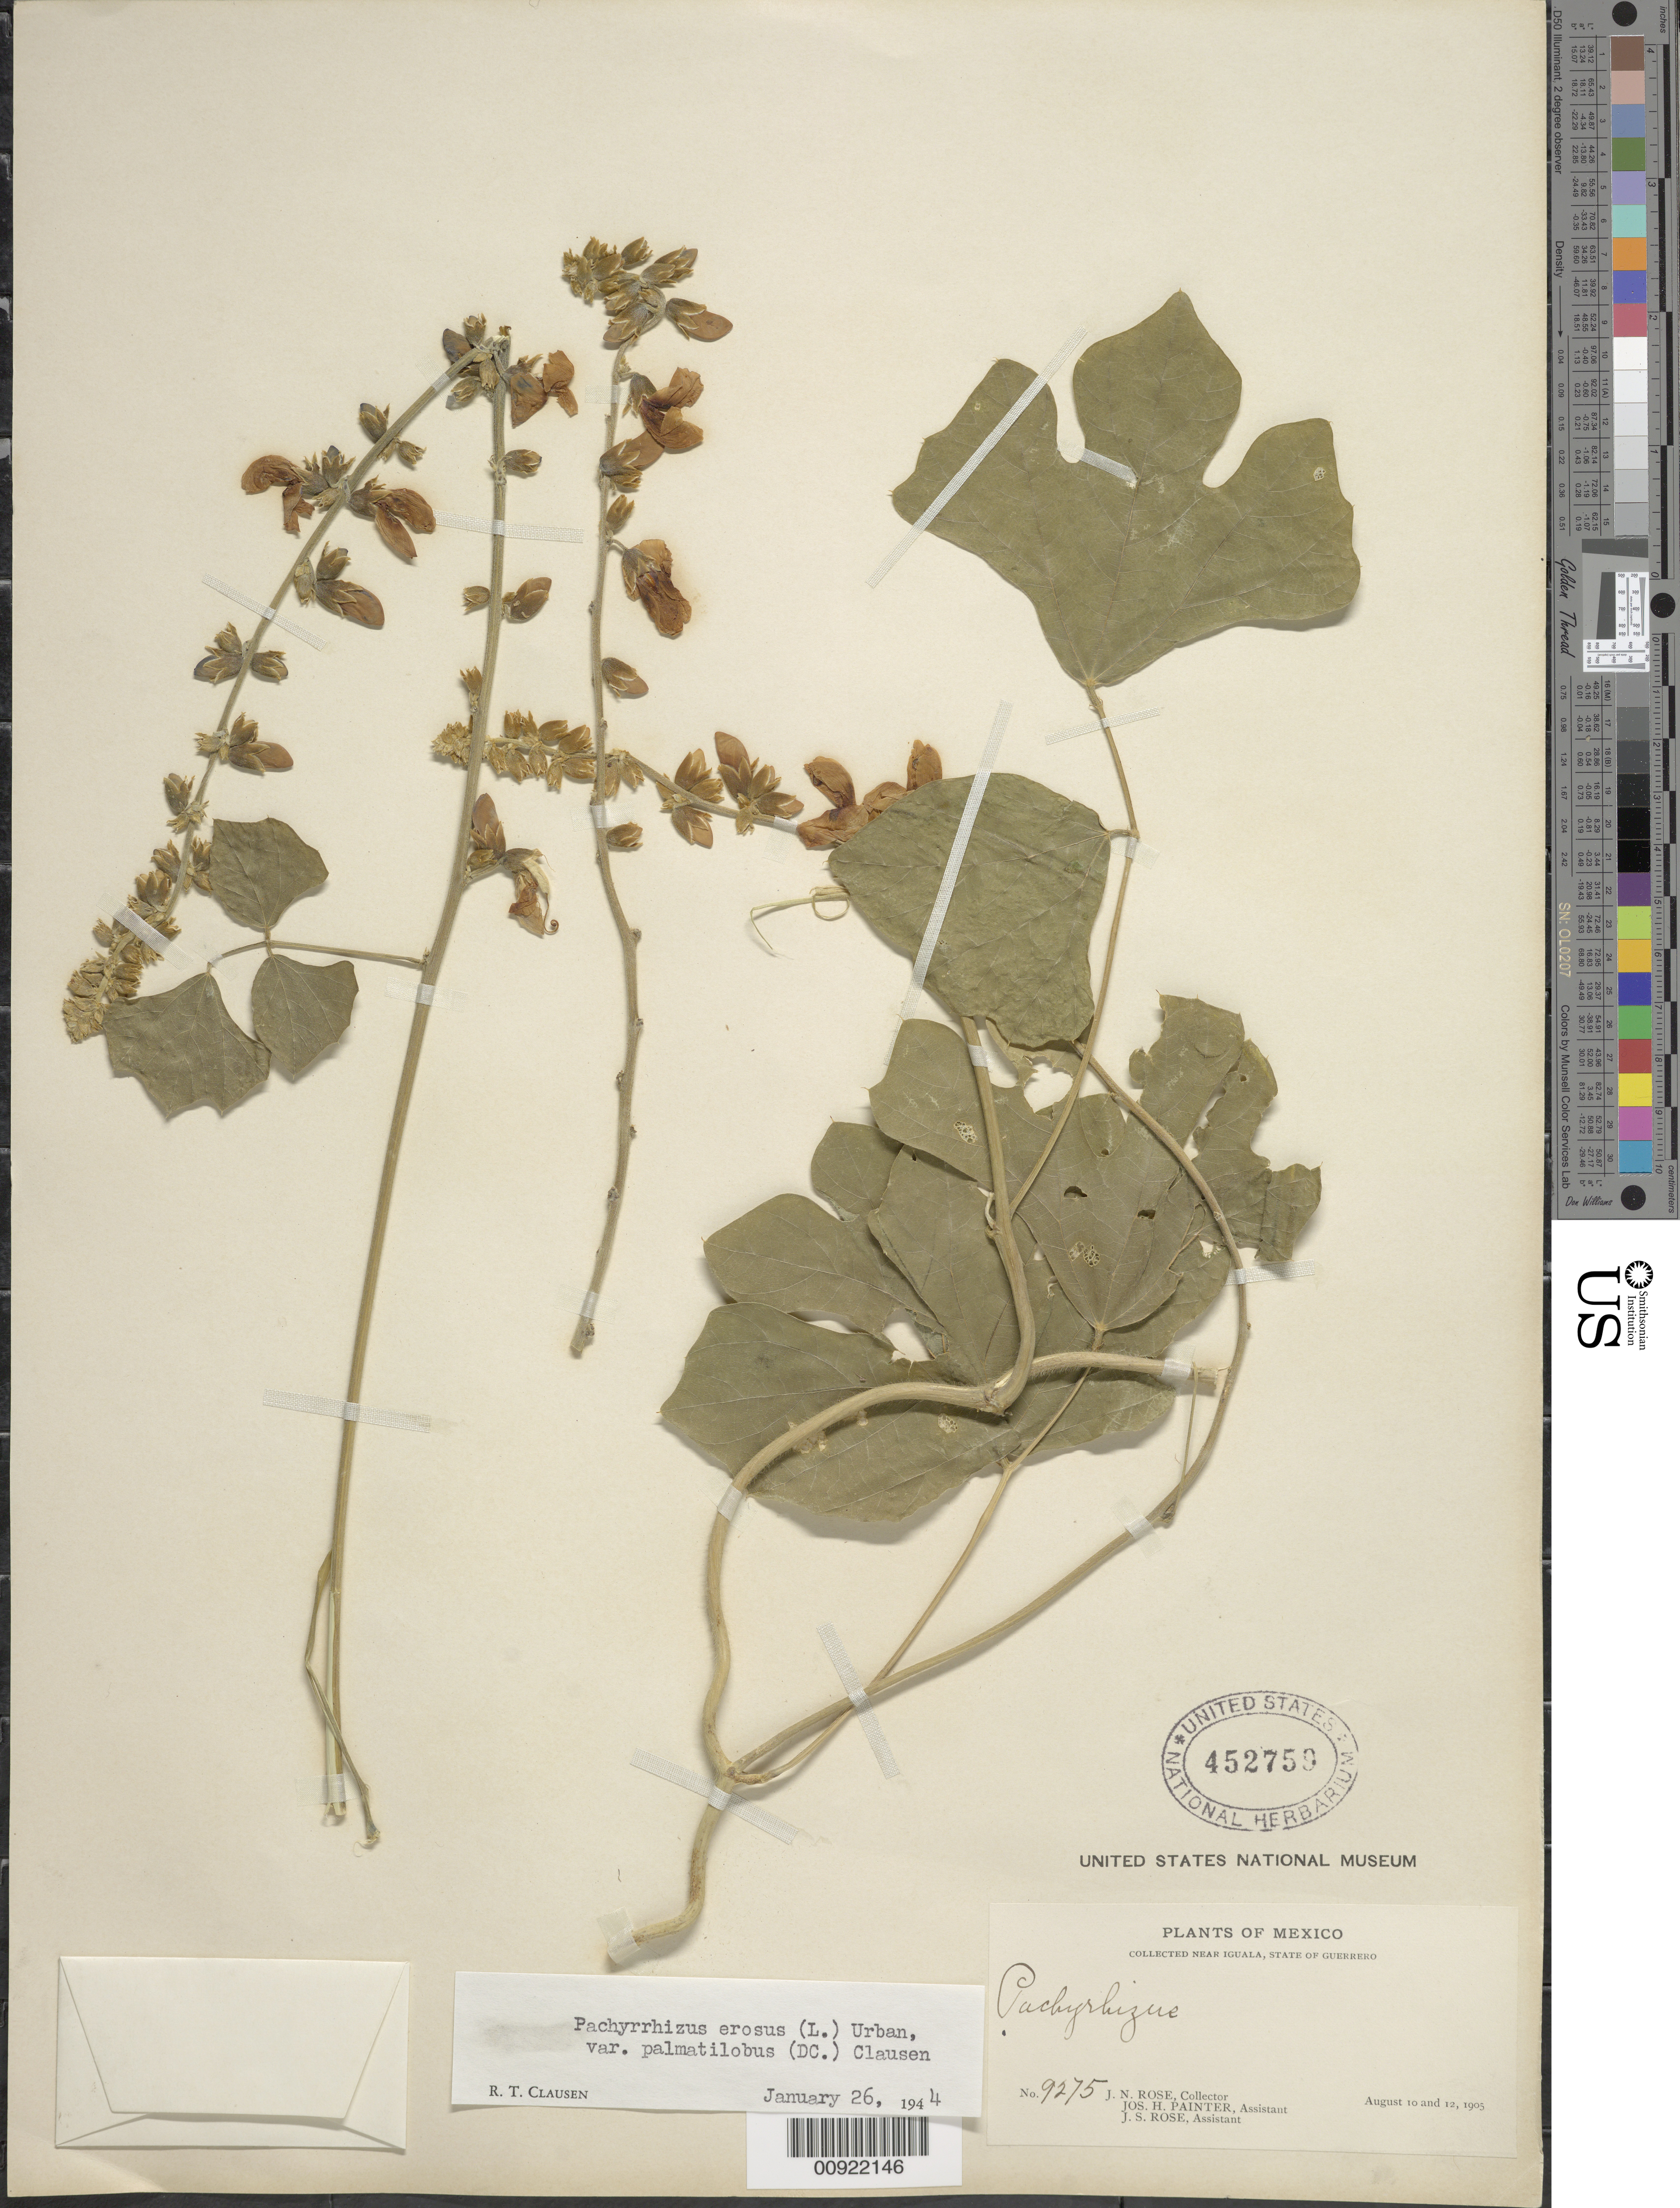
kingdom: Plantae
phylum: Tracheophyta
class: Magnoliopsida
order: Fabales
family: Fabaceae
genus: Pachyrhizus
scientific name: Pachyrhizus erosus var. palmatilobus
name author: (L.) Urb.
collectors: J. N. Rose, J. H. Painter & J. S. Rose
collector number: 9275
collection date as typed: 10 Aug 1905 to 12 Aug 1905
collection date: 1905-08-10/1905-08-12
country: Mexico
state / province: Guerrero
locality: Near Iguala, State of Guerrero.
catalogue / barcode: US 452759